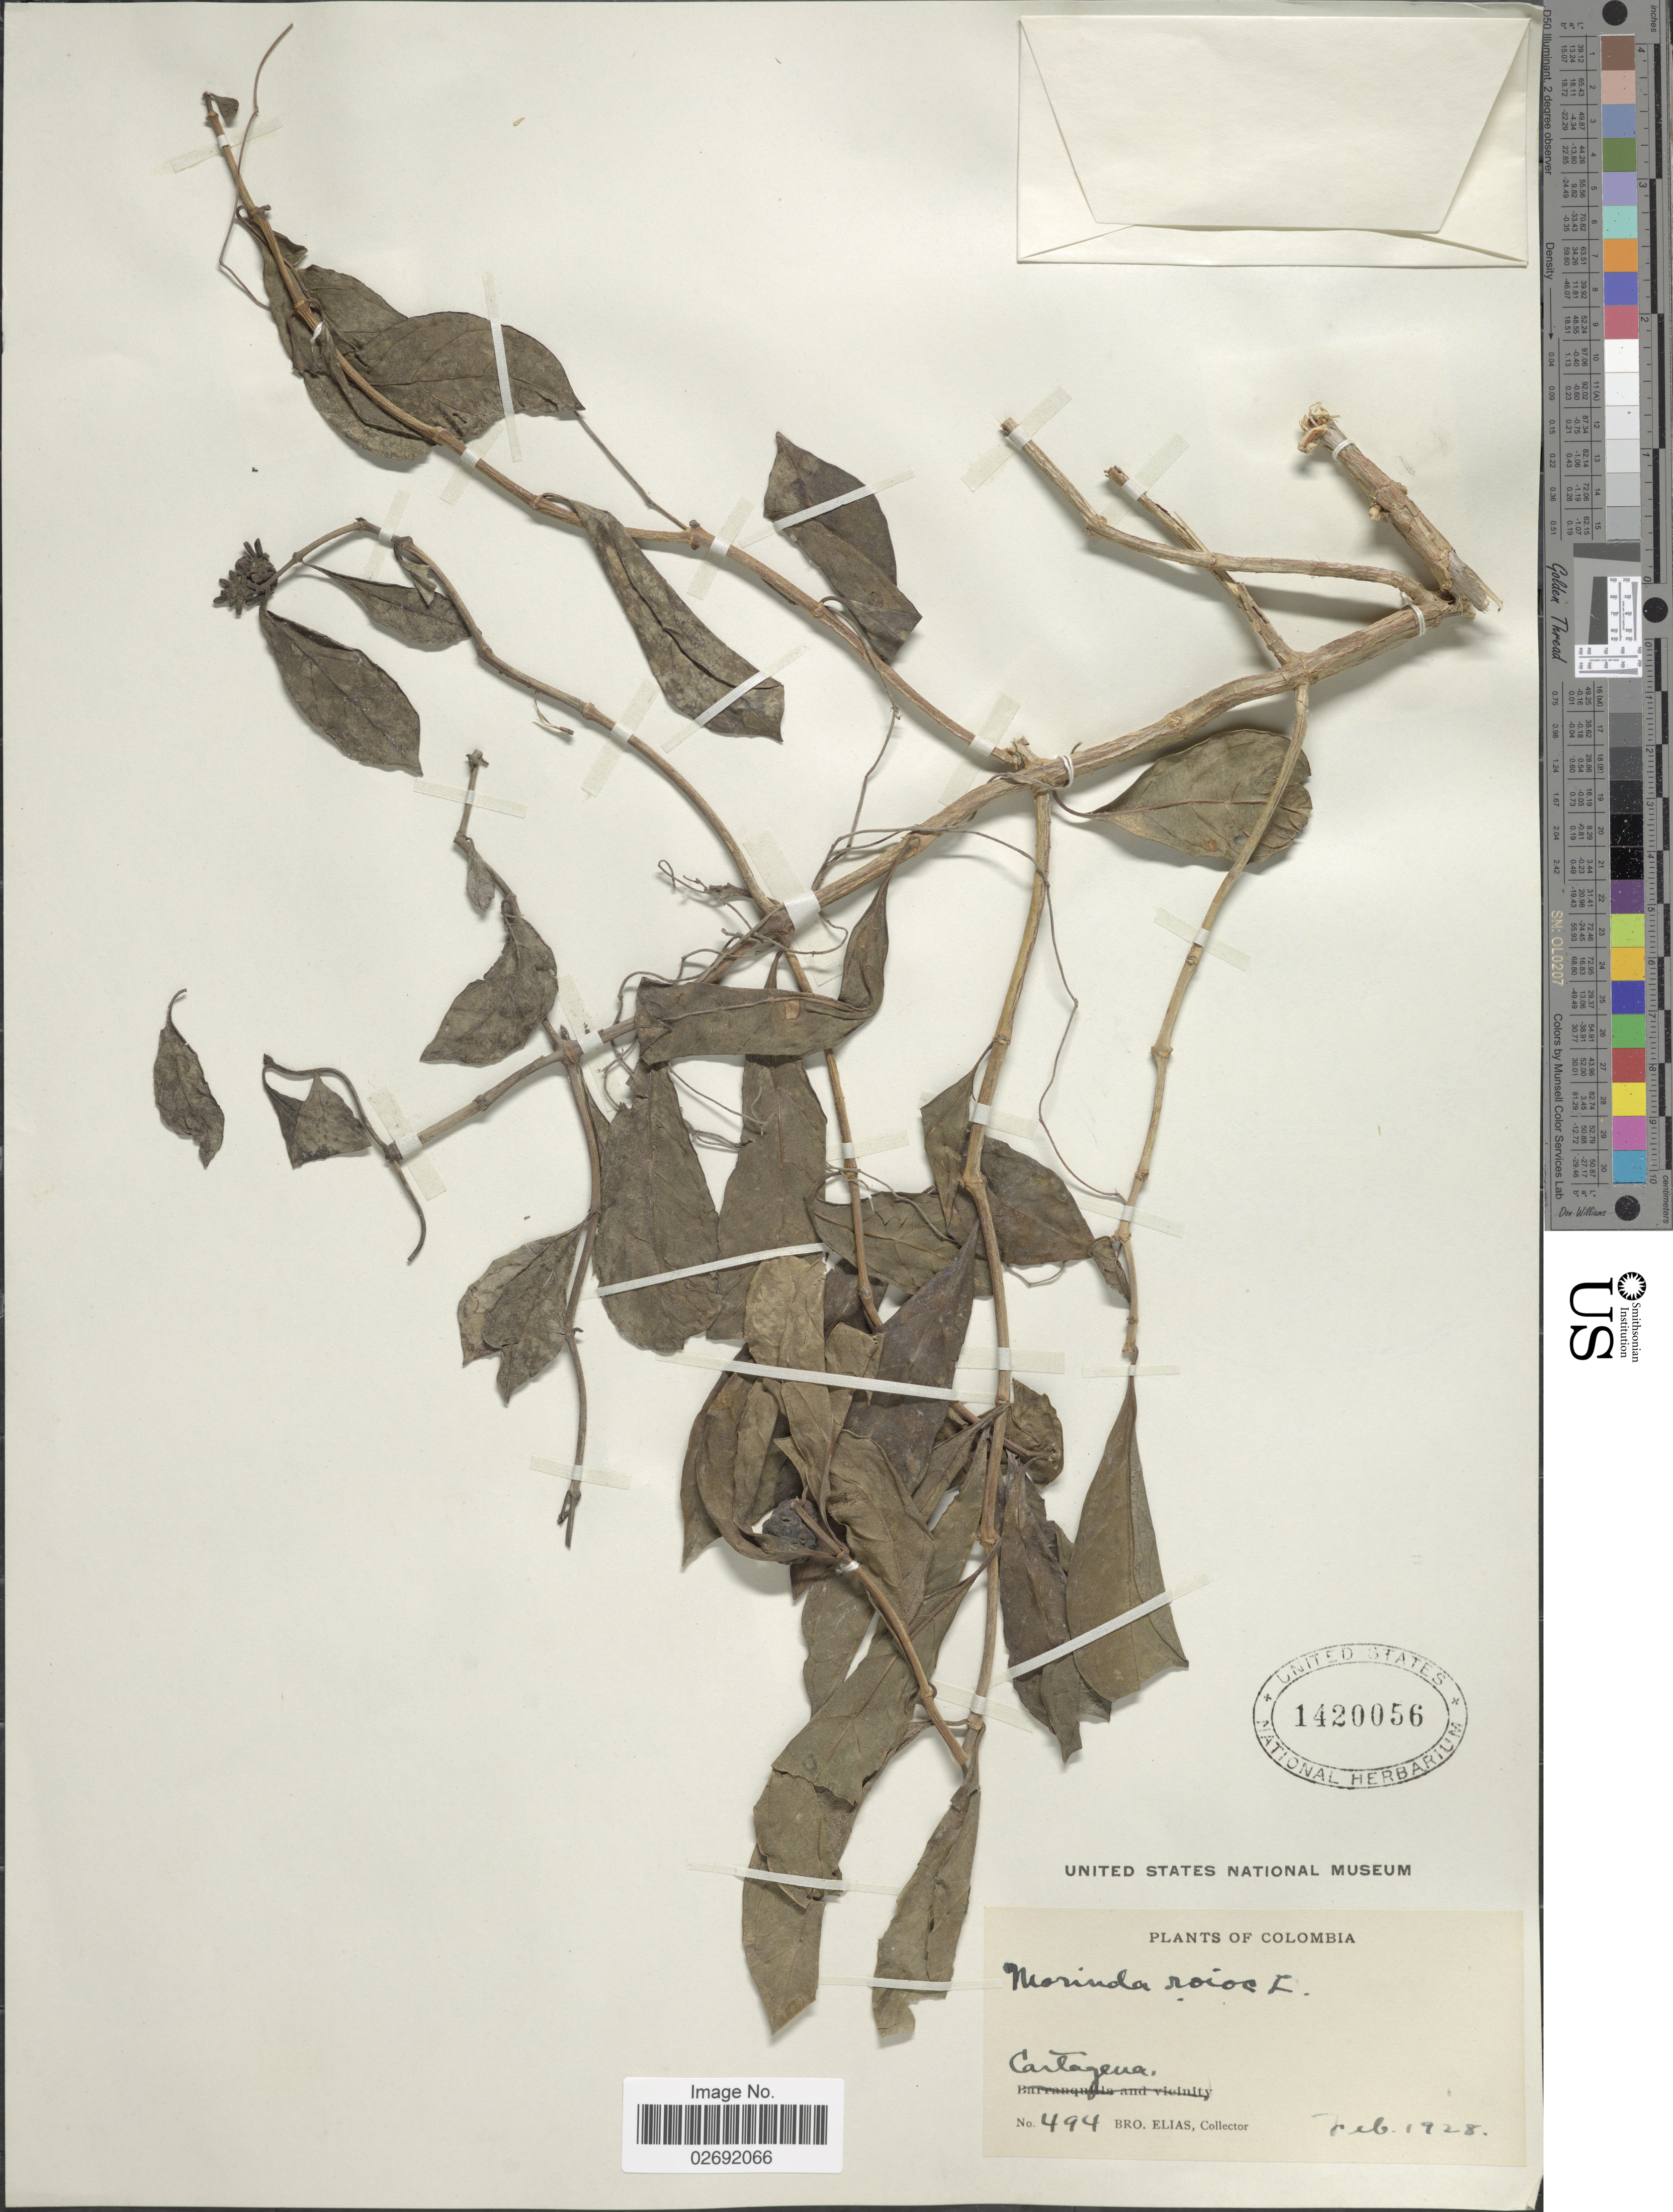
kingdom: Plantae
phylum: Tracheophyta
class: Magnoliopsida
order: Gentianales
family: Rubiaceae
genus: Morinda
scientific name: Morinda royoc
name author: L.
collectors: Bro. Elias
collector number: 494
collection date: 1928-02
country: Colombia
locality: Cartagena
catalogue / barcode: US 1420056